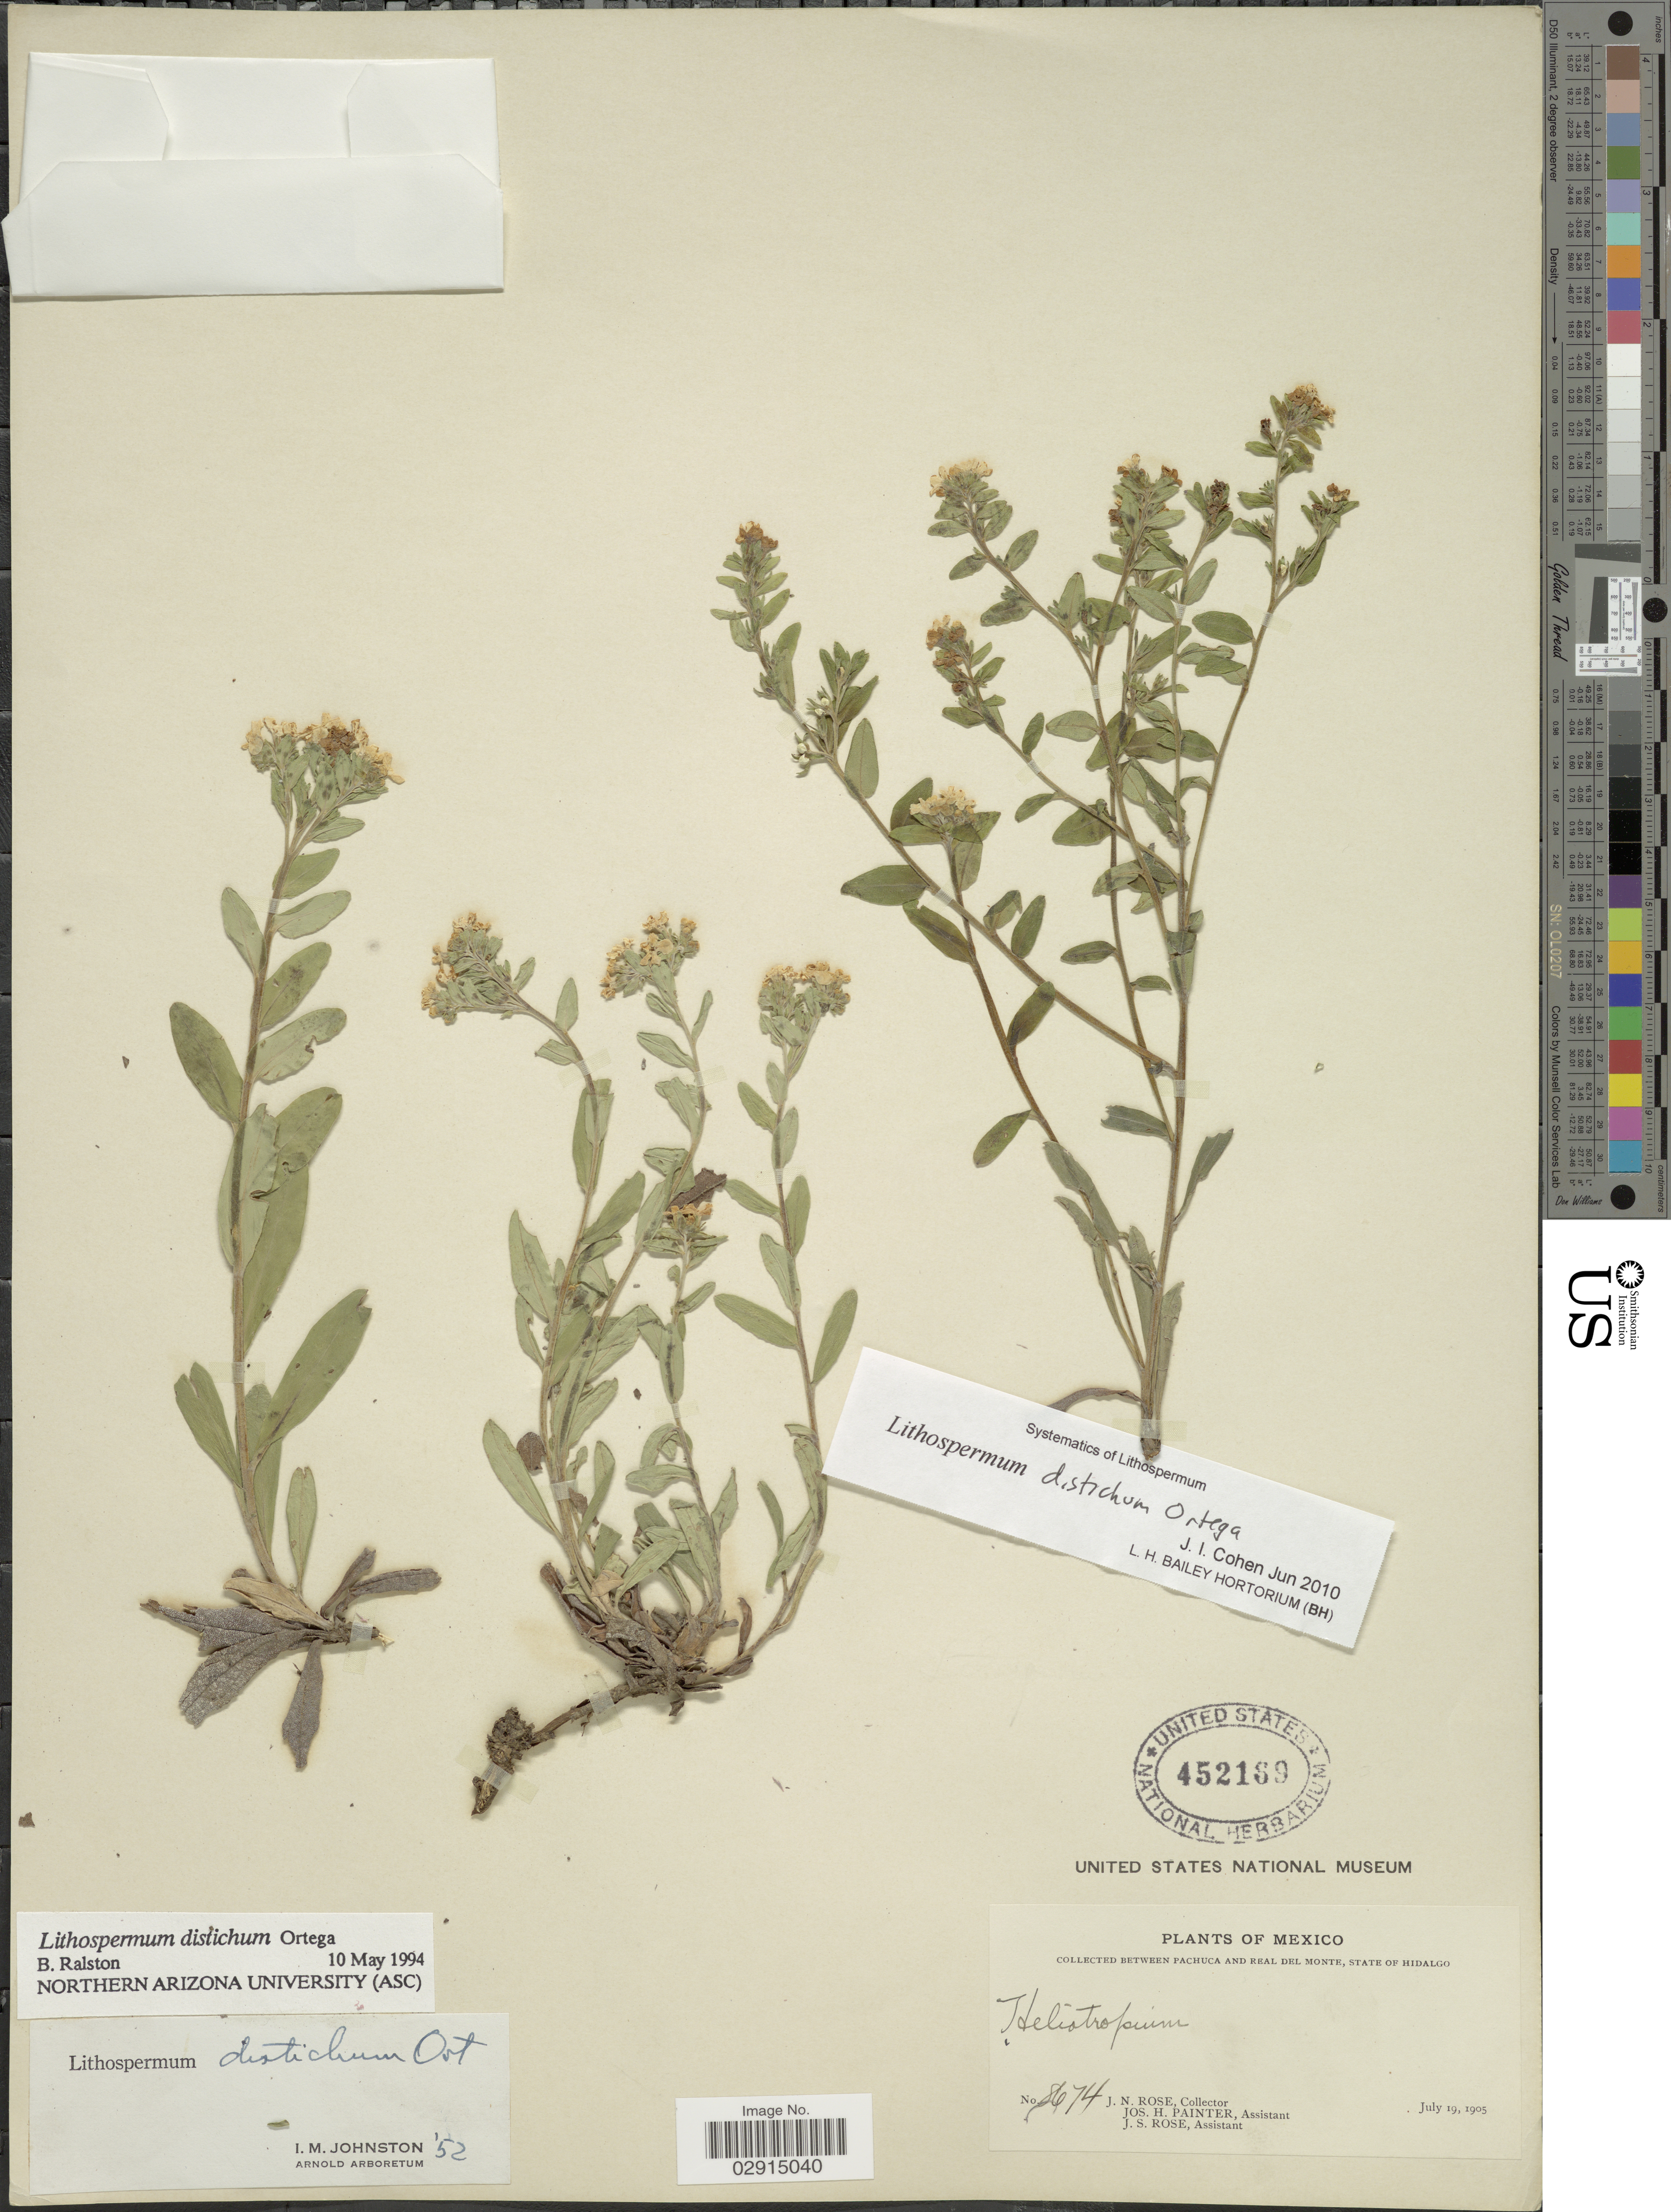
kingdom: Plantae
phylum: Tracheophyta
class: Magnoliopsida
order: Boraginales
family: Boraginaceae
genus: Lithospermum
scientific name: Lithospermum distichum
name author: Ortega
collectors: J. N. Rose, J. H. Painter & J. S. Rose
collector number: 8674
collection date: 1905-07-19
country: Mexico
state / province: Hidalgo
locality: Between Pachuca and Real del Monte, State of Hidalgo. Mexico.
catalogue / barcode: US 452189